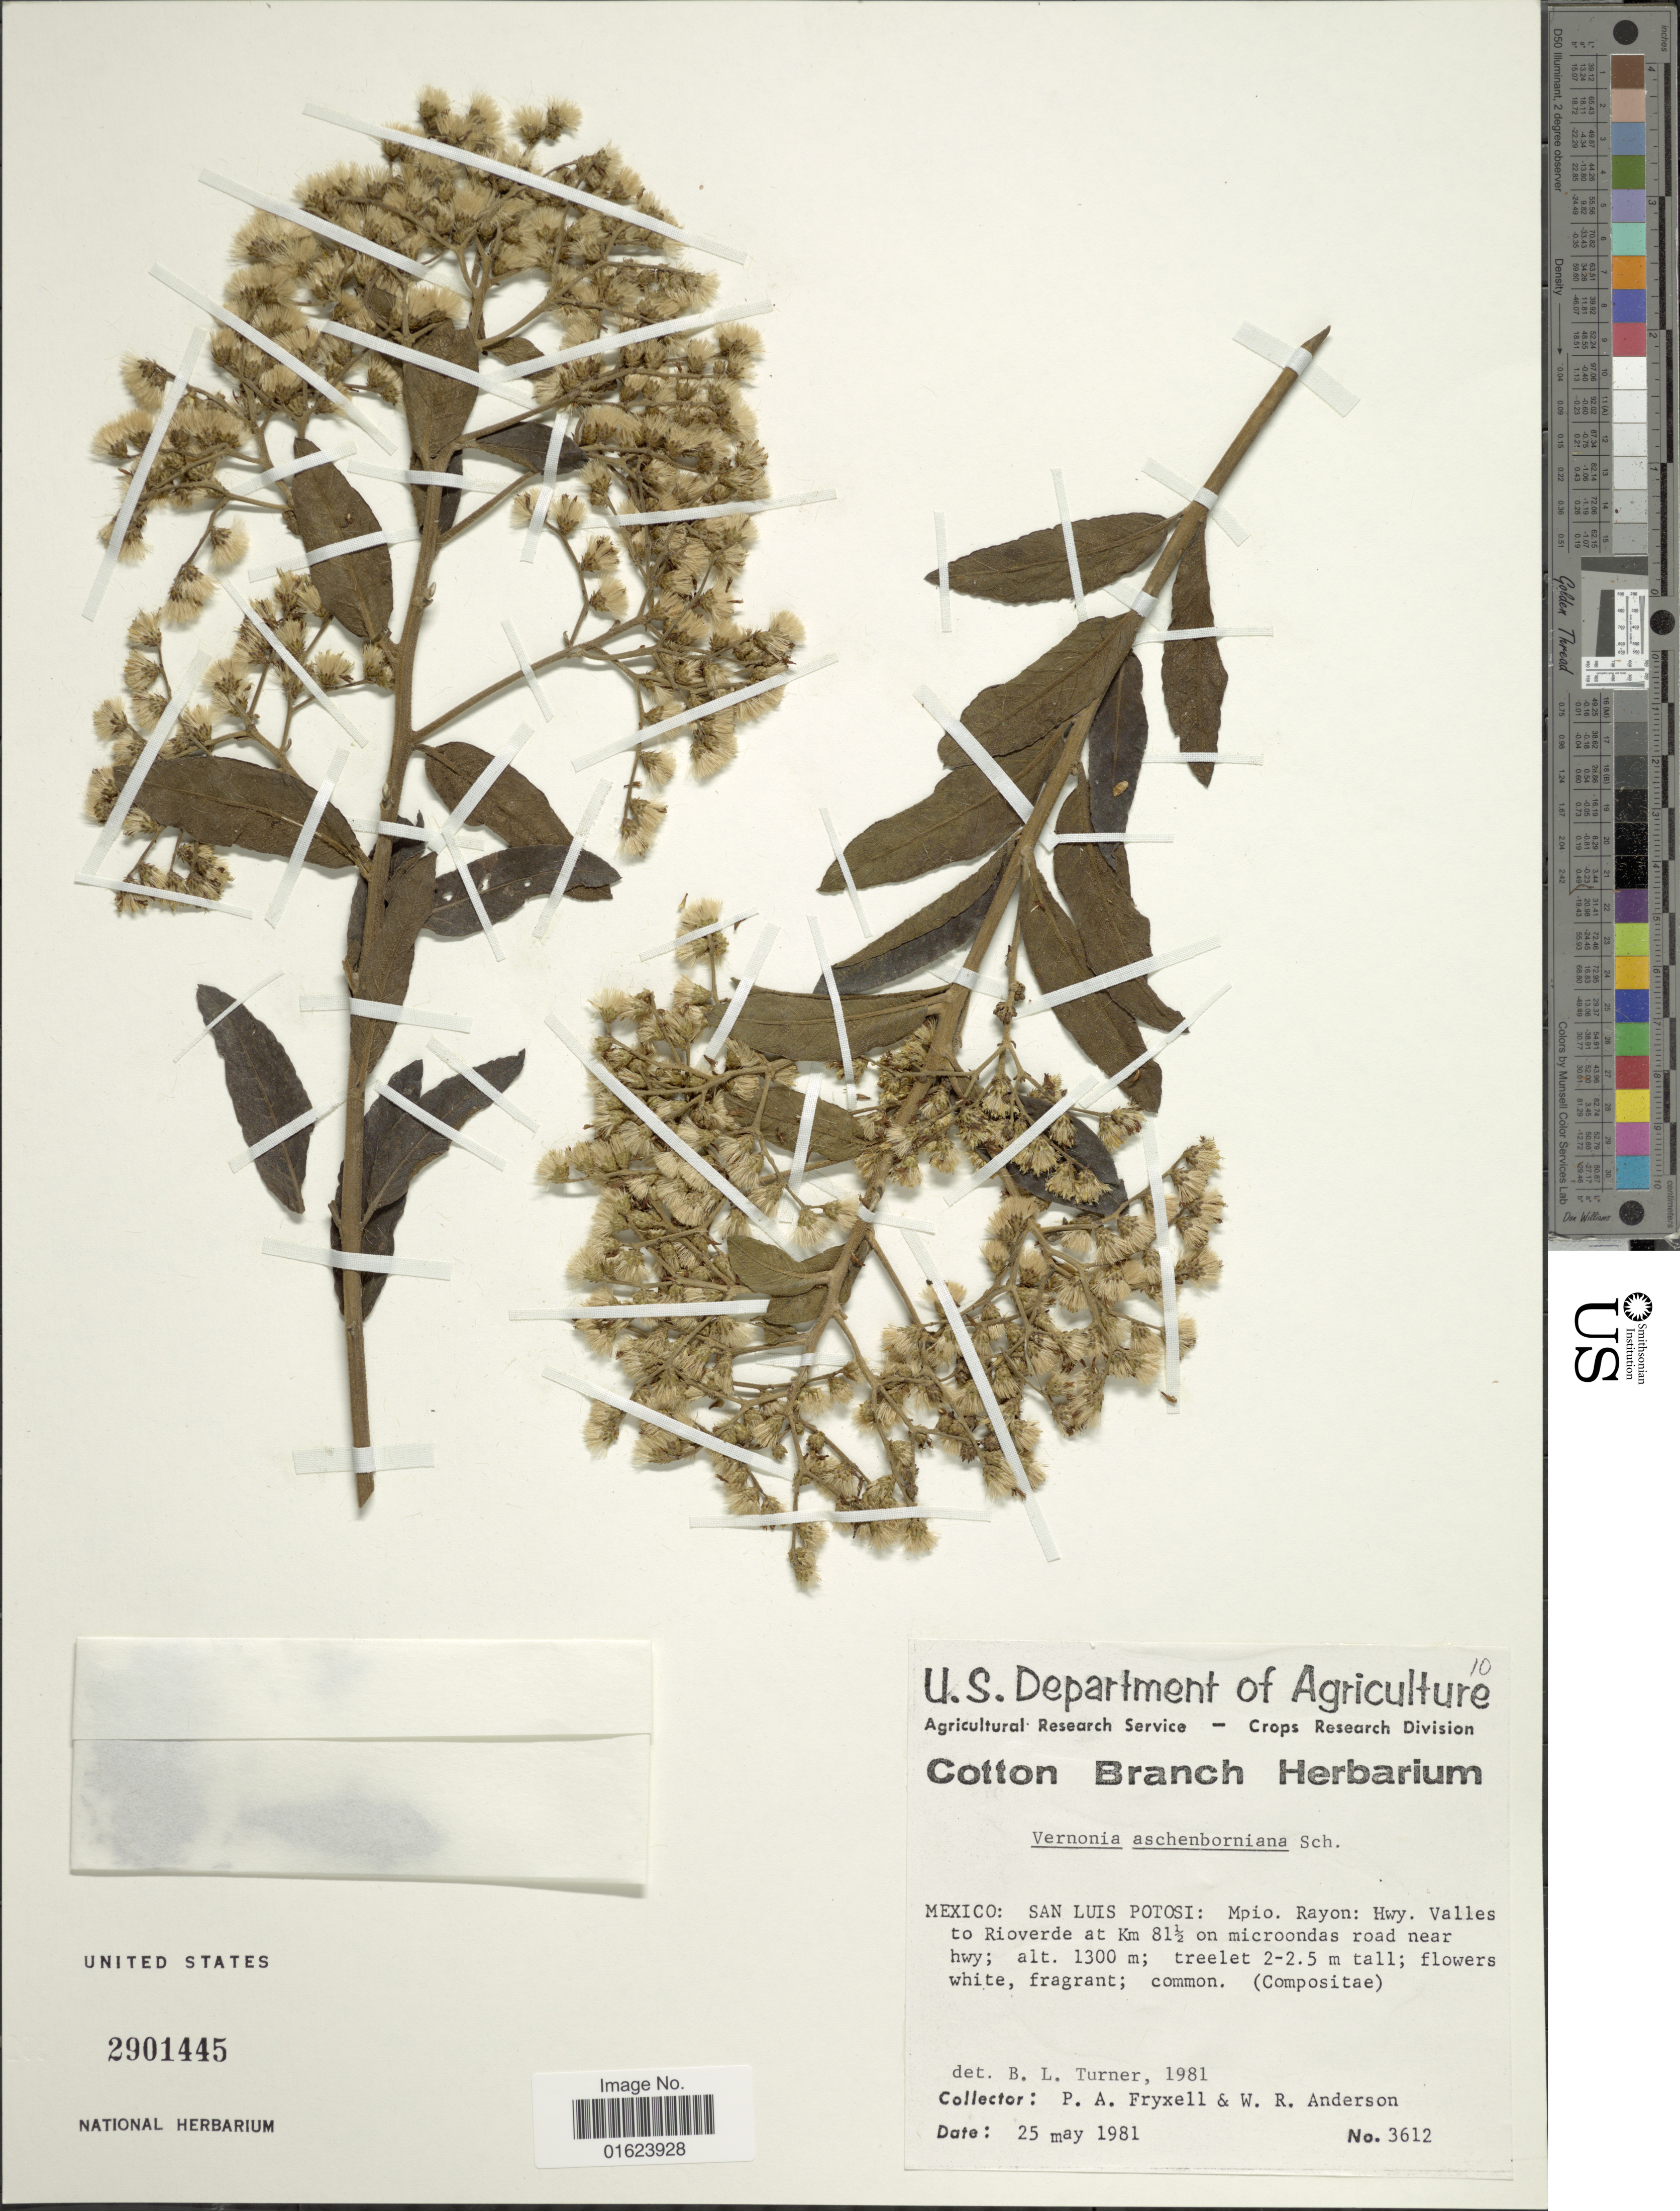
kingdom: Plantae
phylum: Tracheophyta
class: Magnoliopsida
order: Asterales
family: Asteraceae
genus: Vernonanthura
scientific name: Vernonanthura patens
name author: (Kunth) H. Rob.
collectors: P. A. Fryxell & W. Anderson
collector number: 3612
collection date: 1981-05-25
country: Mexico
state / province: San Luis Potosí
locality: Mexico: San Luis Potosi: Mpio. Rayon: hwy. Valles to Rioverde at Km 81½ on microondas road near hwy.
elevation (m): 1300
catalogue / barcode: US 2901455